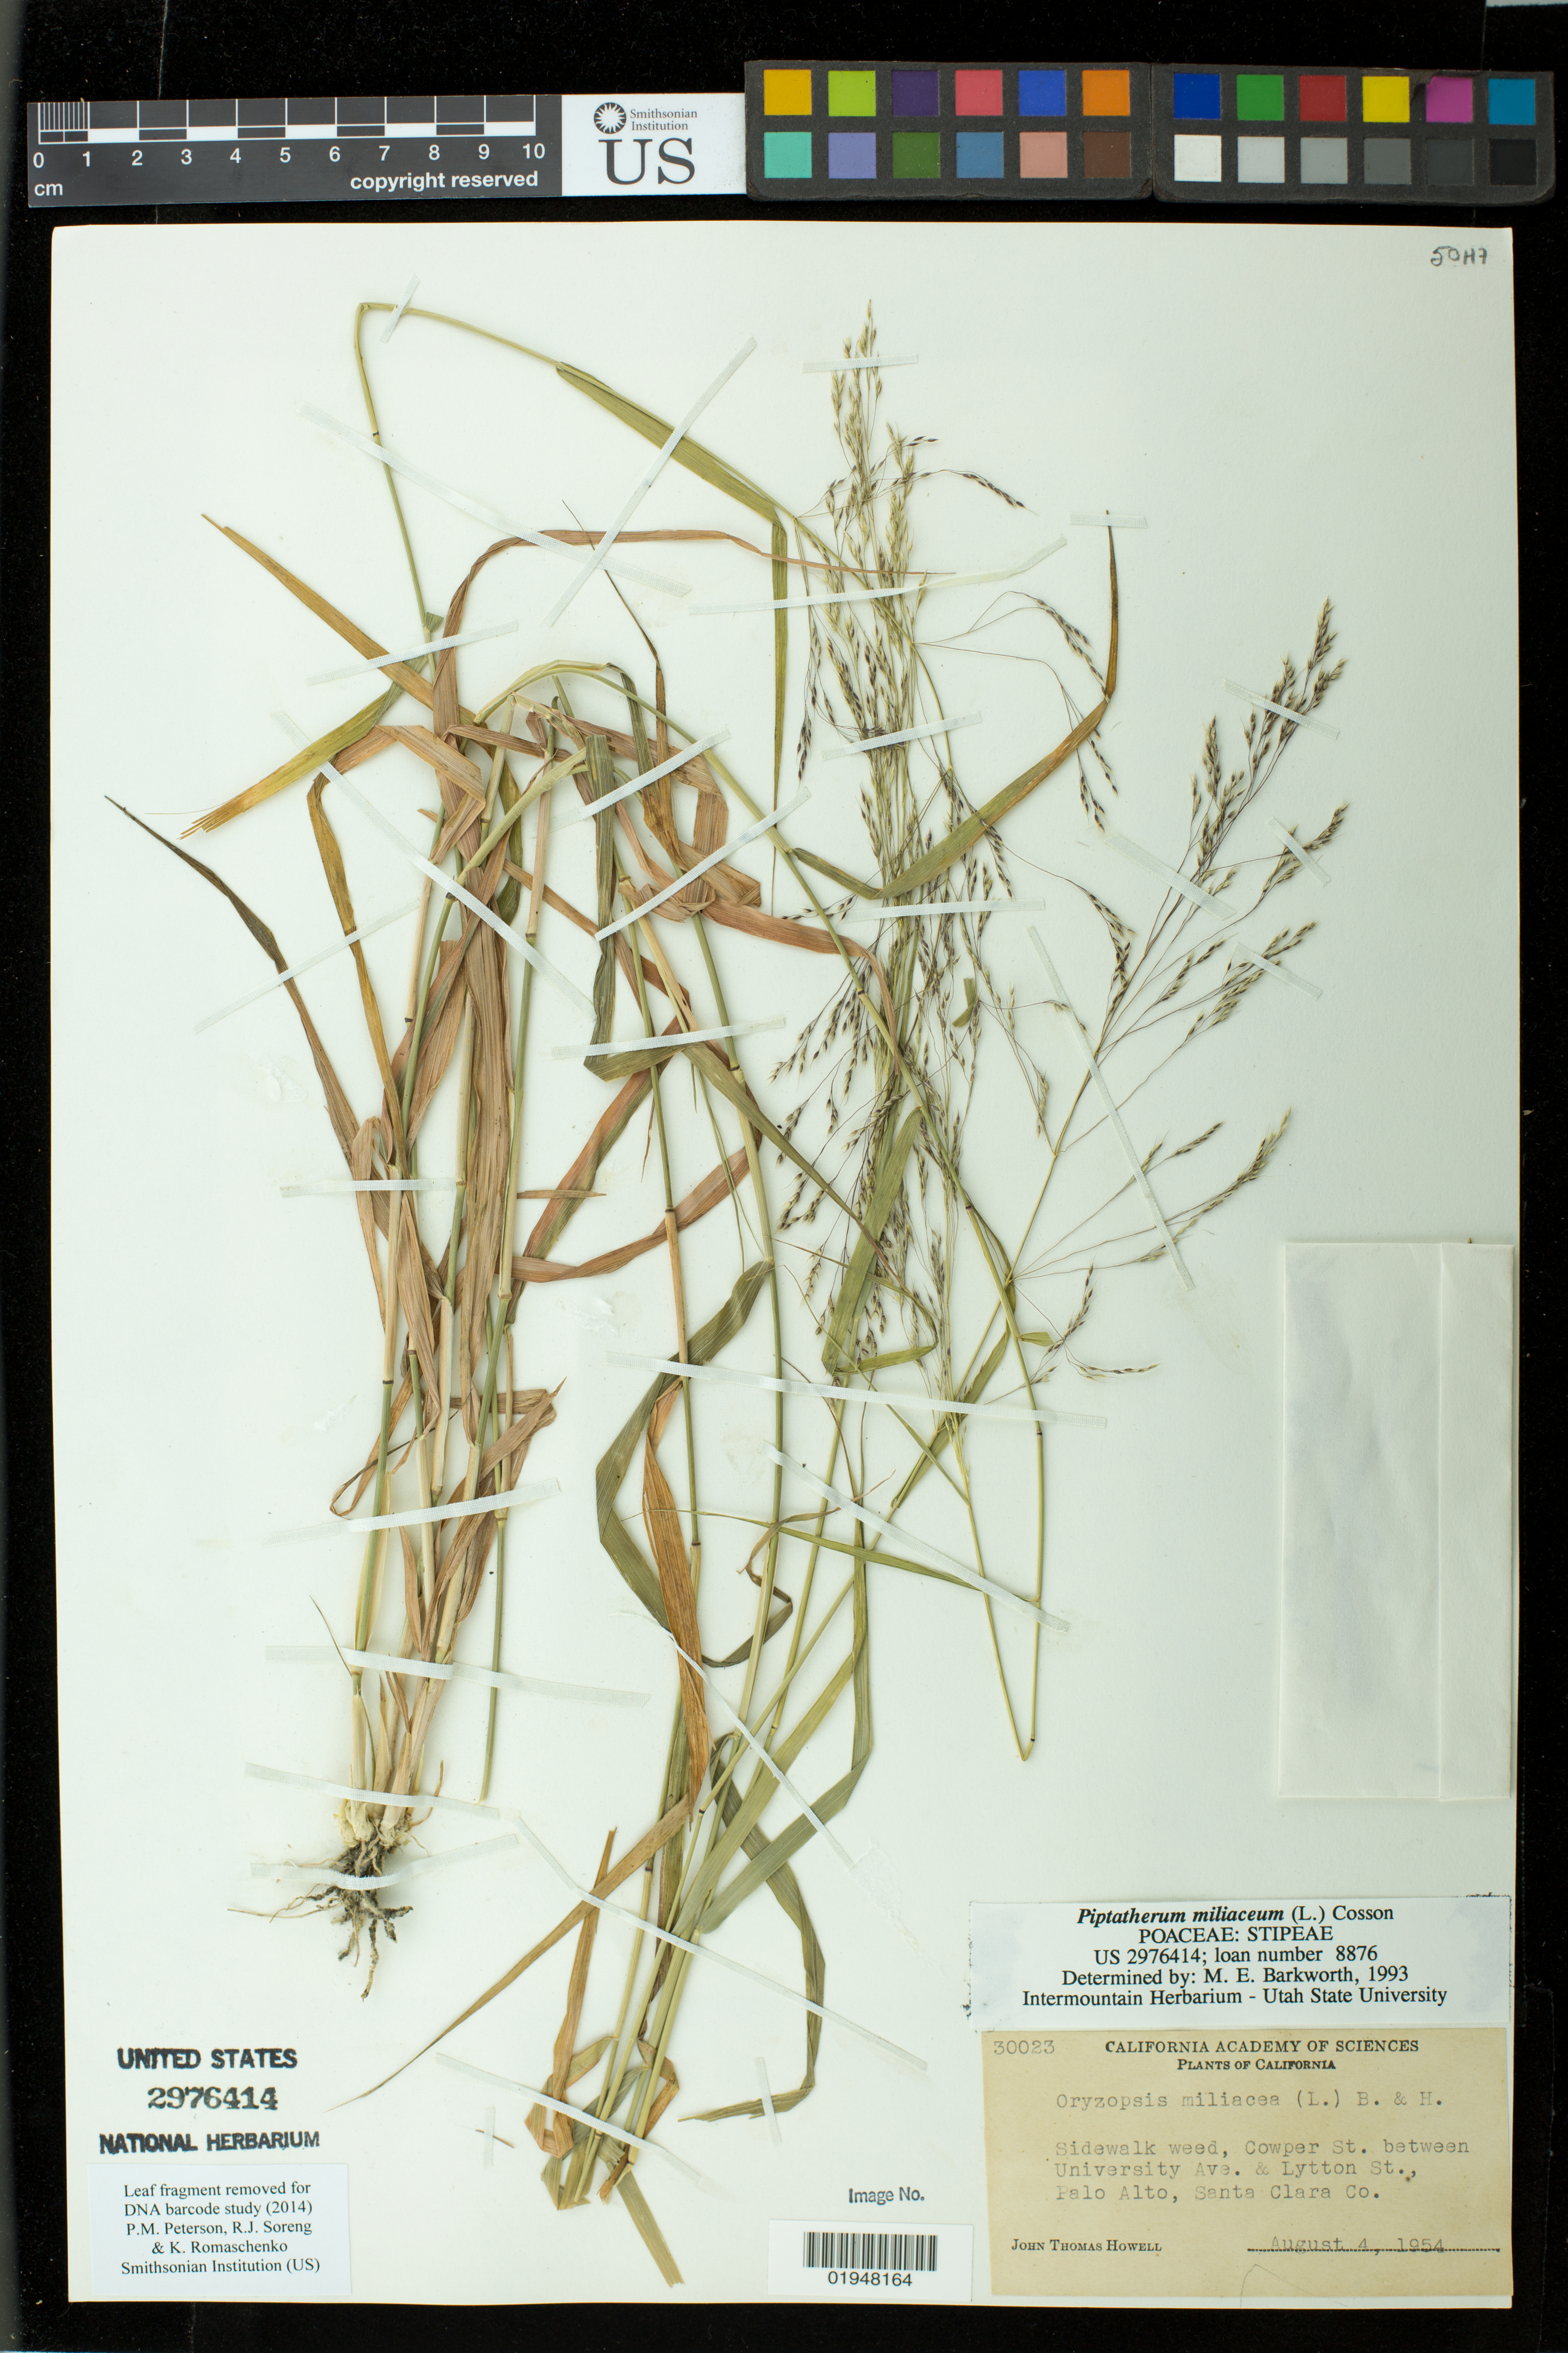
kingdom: Plantae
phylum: Tracheophyta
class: Liliopsida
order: Poales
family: Poaceae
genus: Piptatherum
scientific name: Piptatherum miliaceum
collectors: J. T. Howell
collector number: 30023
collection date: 1954-08-04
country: United States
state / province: California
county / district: Santa Clara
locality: Sidewalk weed, Cowper St. between University Ave. & Lytton St., Palo Alto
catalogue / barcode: US 2976414